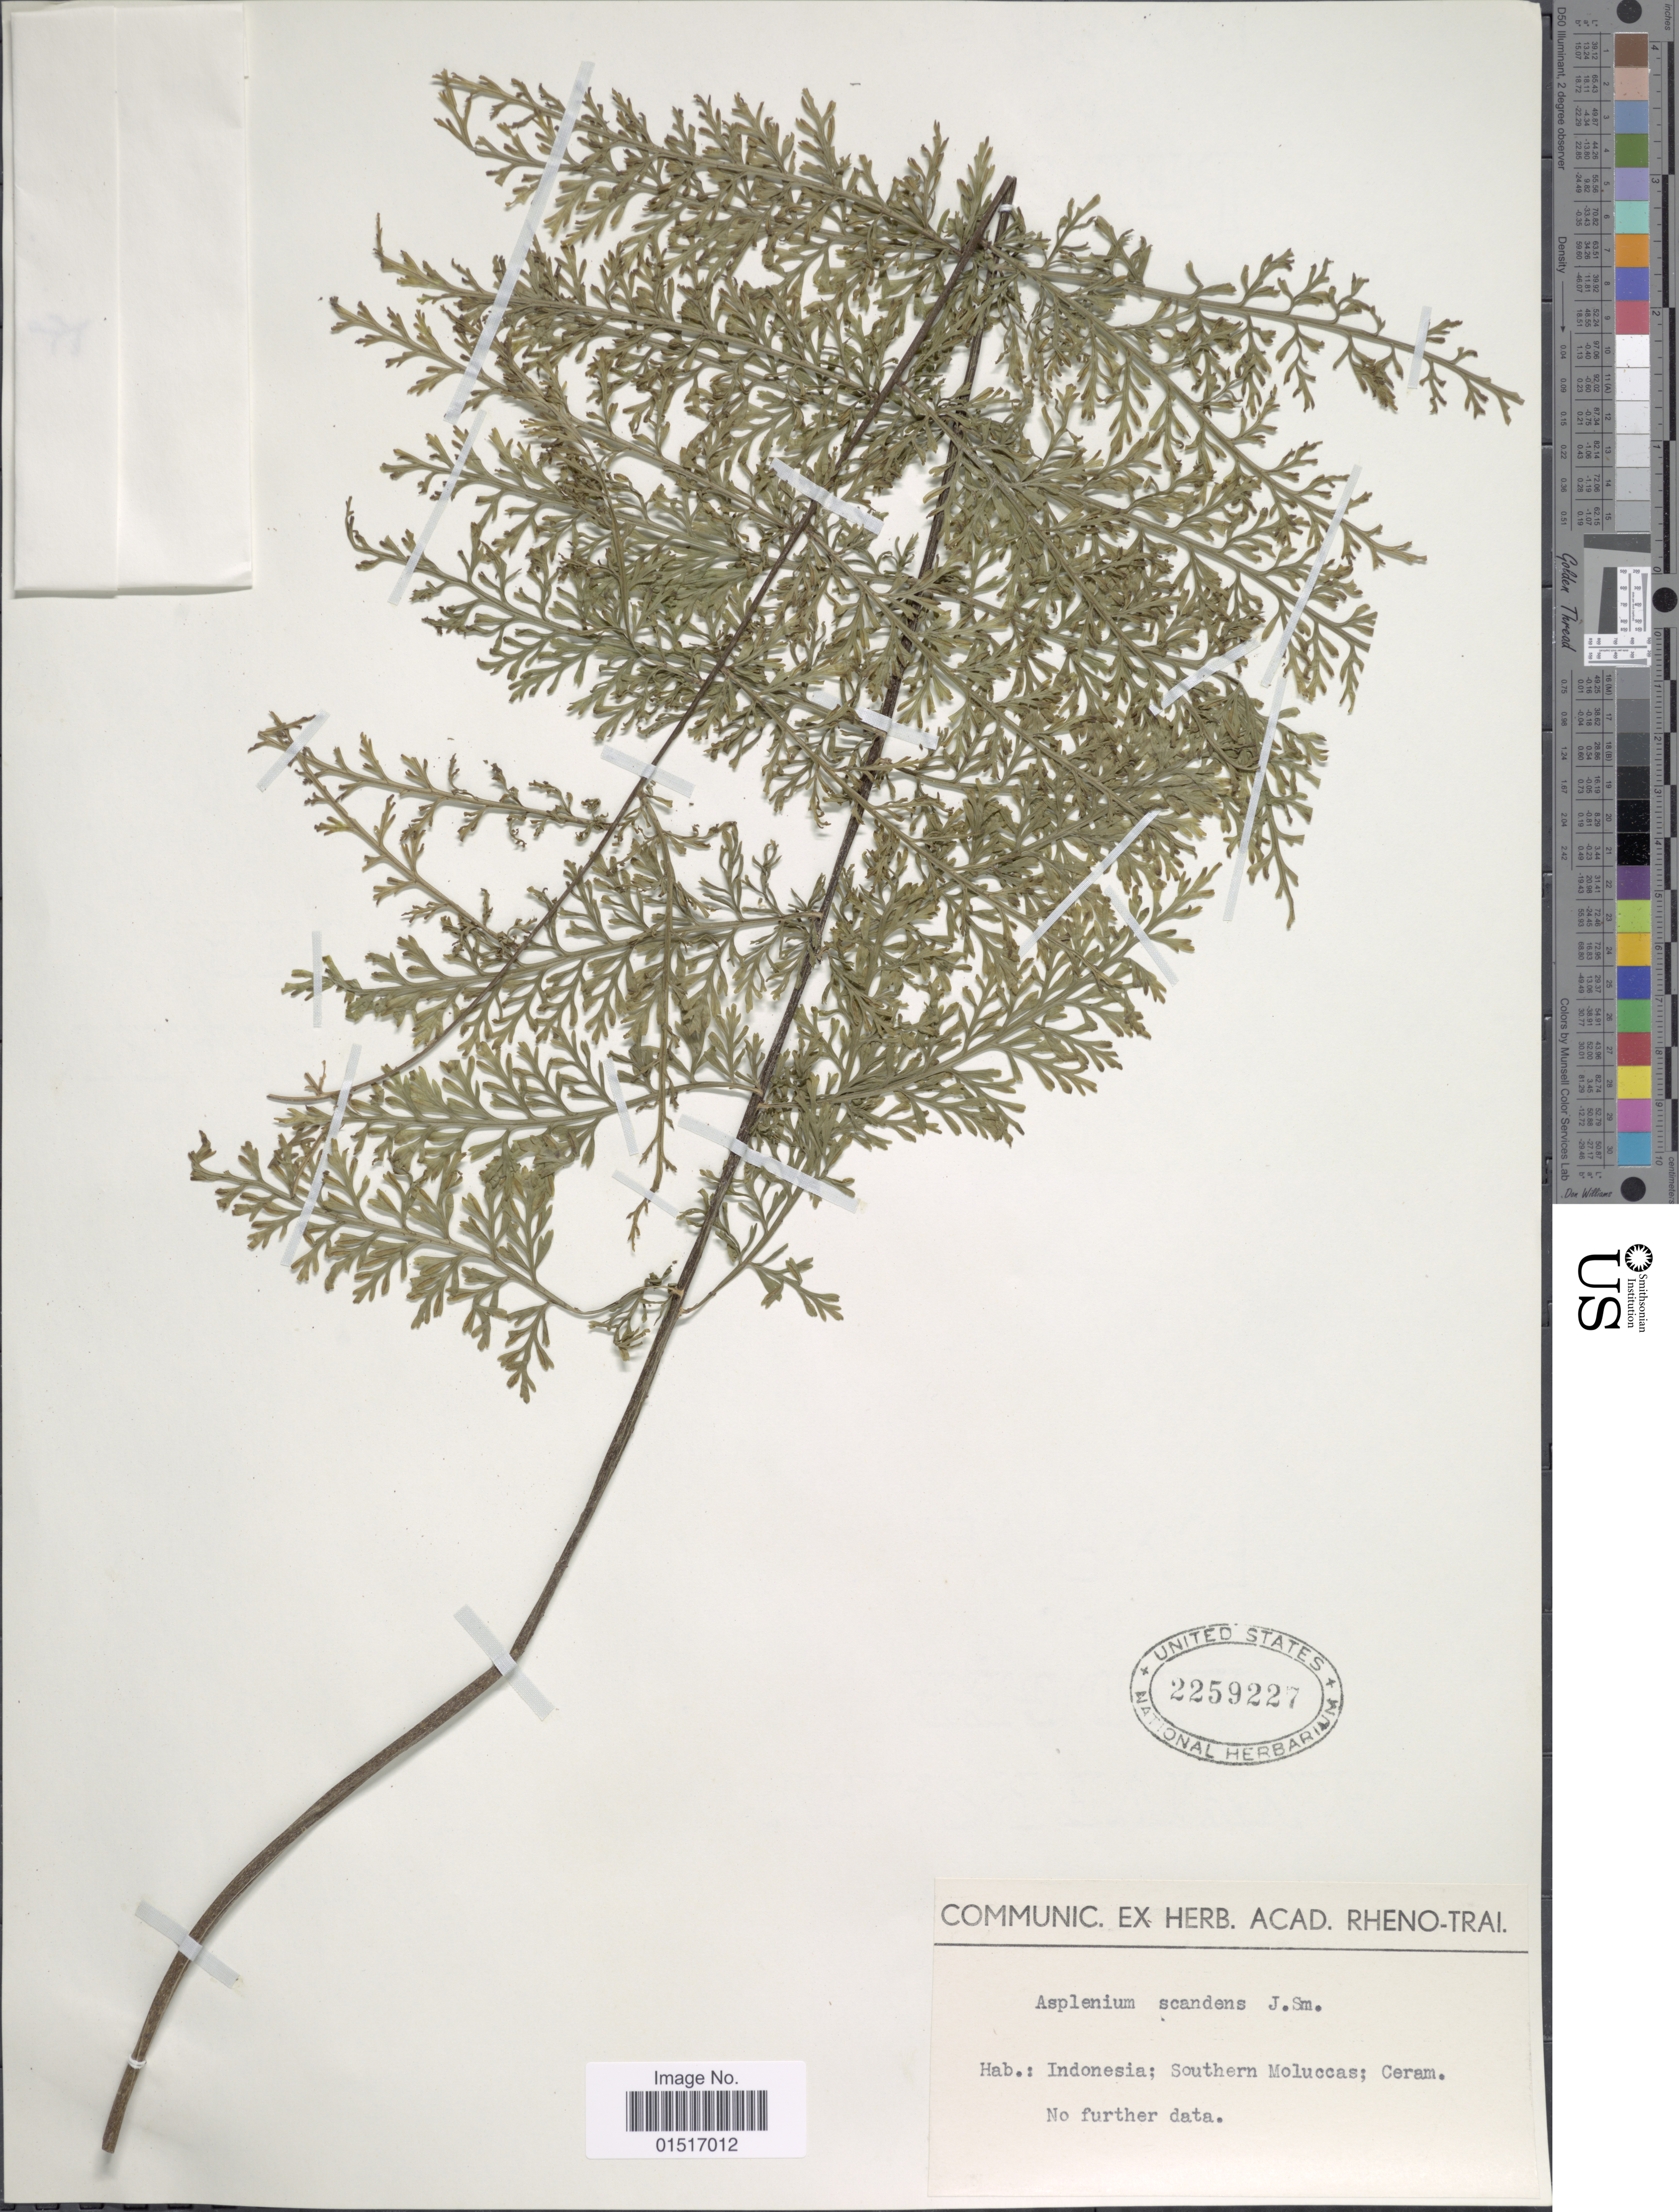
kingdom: Plantae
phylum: Tracheophyta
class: Polypodiopsida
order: Polypodiales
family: Aspleniaceae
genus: Asplenium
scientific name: Asplenium scandens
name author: J. Sm. ex Mett.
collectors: ex herb. Acad. Rhenotraiect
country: Indonesia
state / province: Maluku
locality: Southern Moluccas; Ceram.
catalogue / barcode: US 2259227